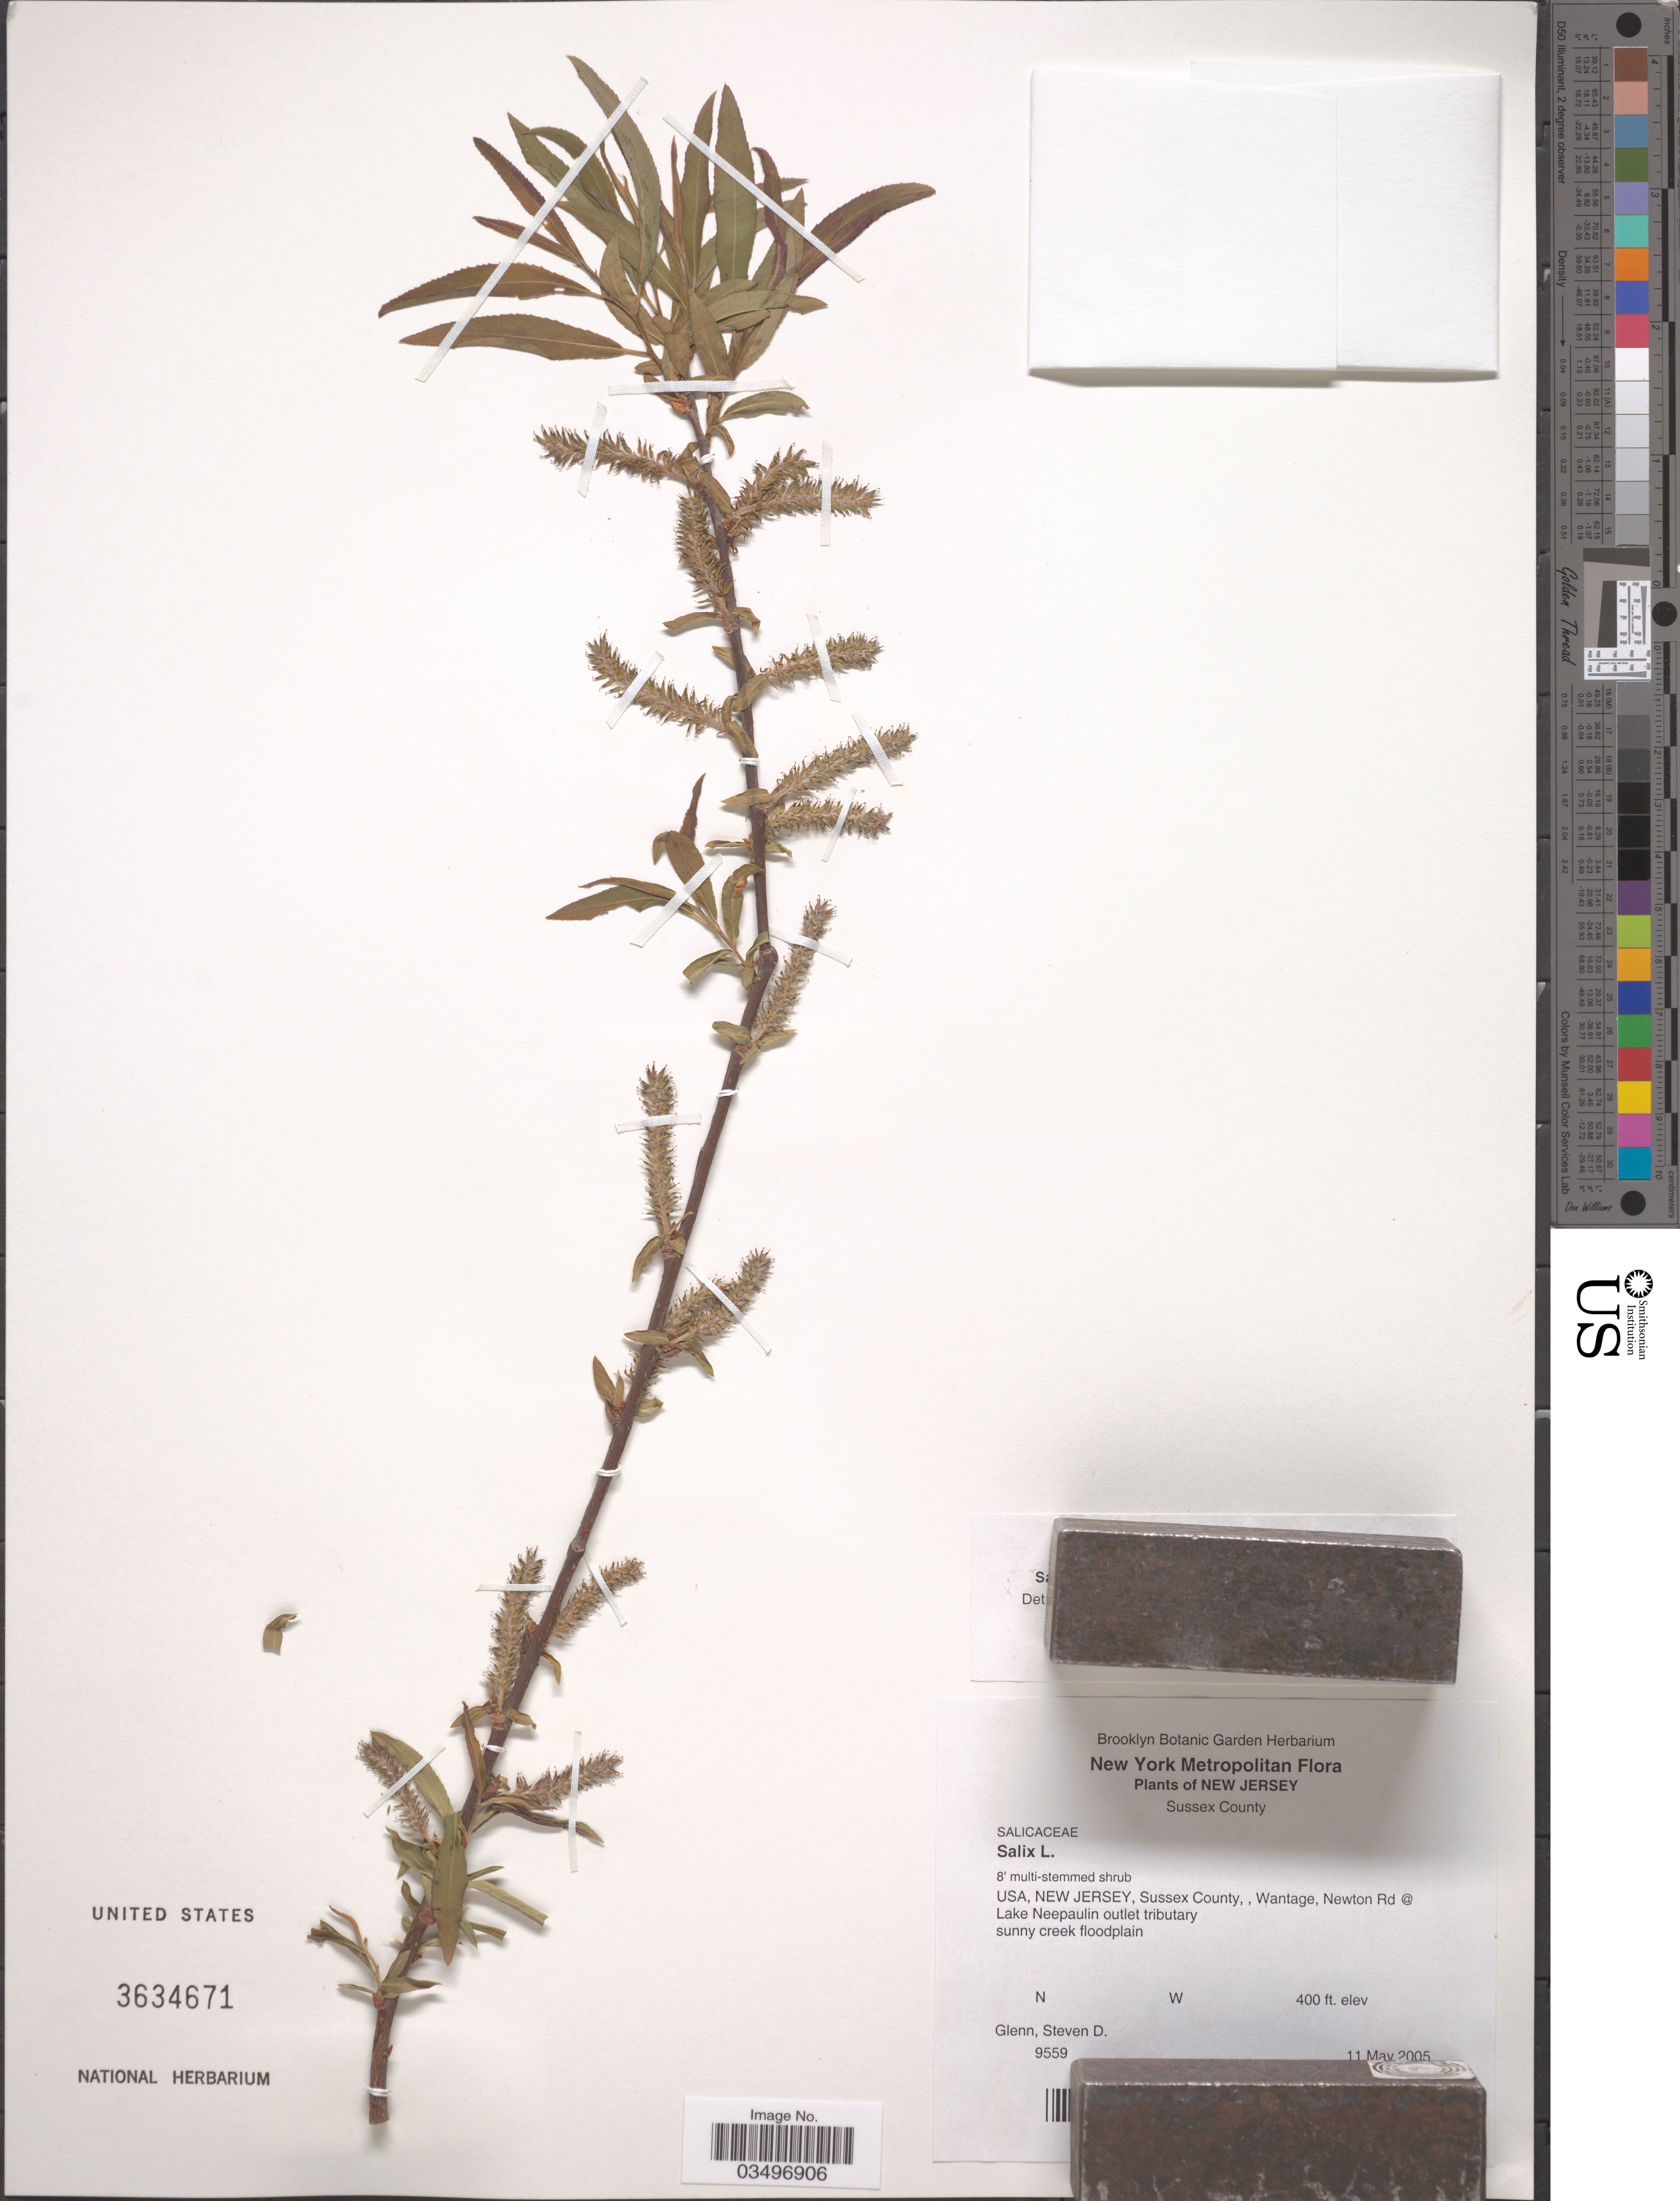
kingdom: Plantae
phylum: Tracheophyta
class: Magnoliopsida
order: Malpighiales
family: Salicaceae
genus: Salix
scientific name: Salix eriocephala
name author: Michx.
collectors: S. Glenn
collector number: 9559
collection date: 2005-05-11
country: United States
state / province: New Jersey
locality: Sussex County. USA. Wantage, Newton Rd @ Lake Neepaulin outlet tributary.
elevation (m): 122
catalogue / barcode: US 3634671